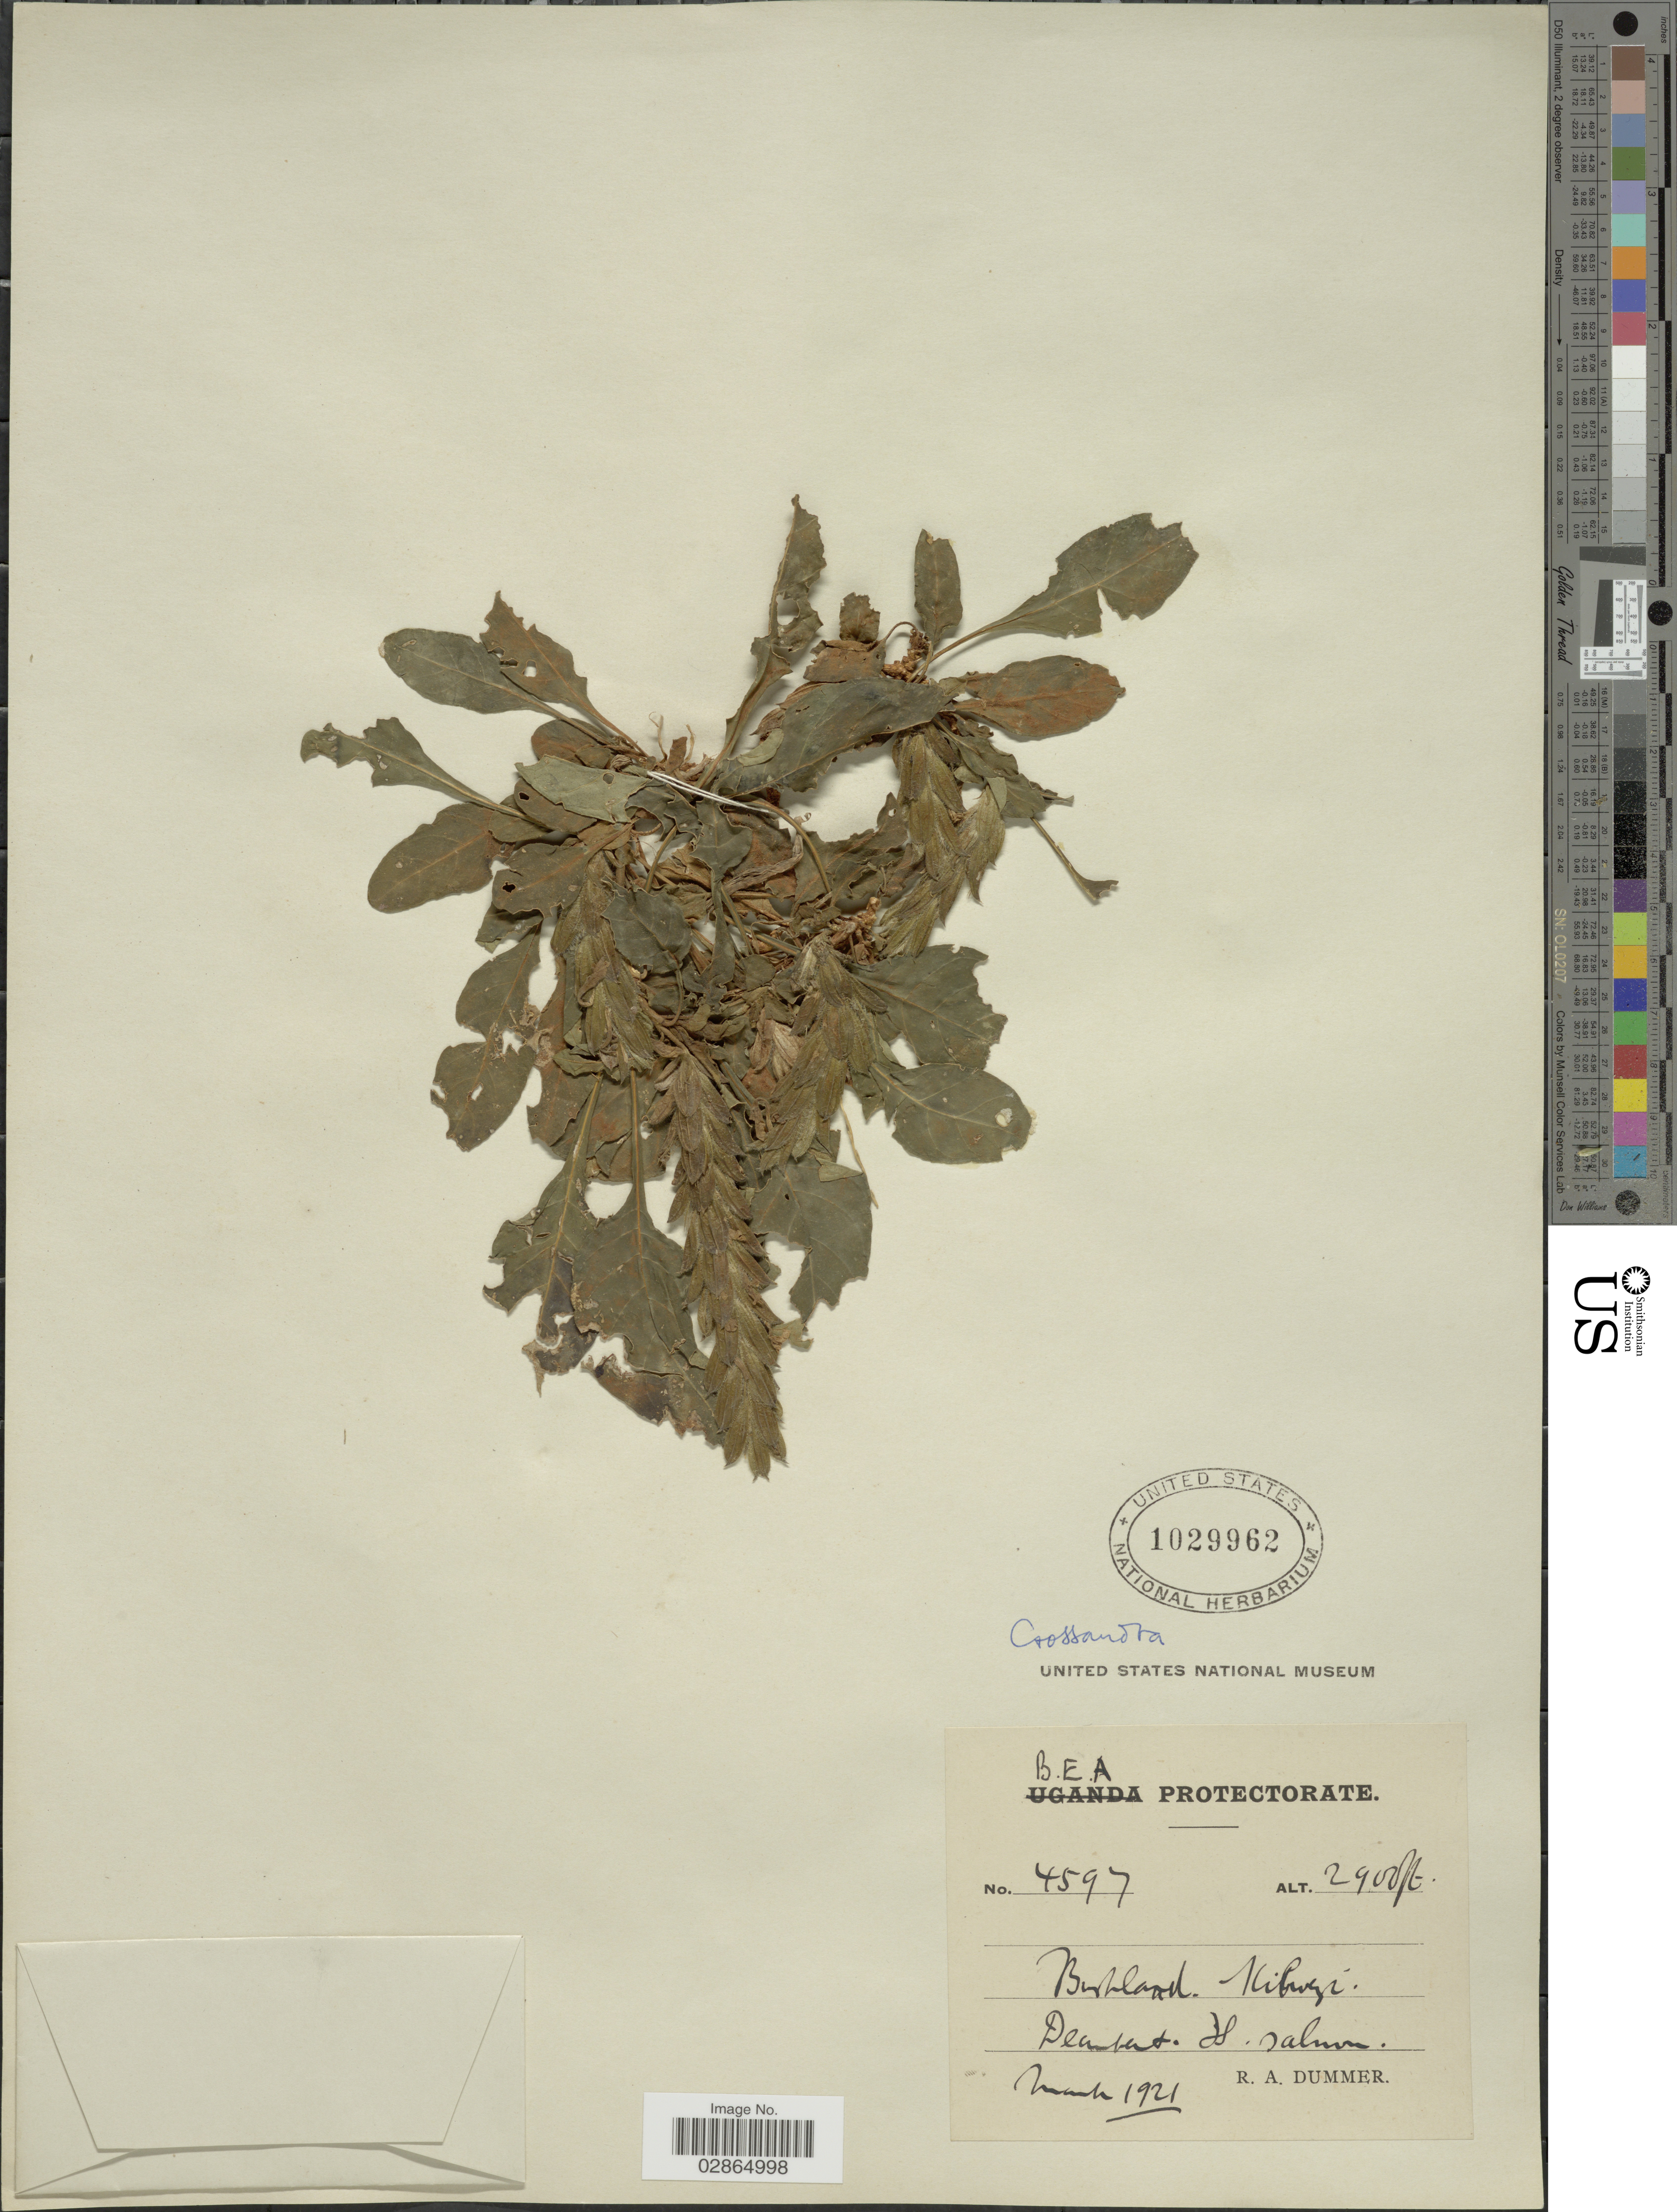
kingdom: Plantae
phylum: Tracheophyta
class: Magnoliopsida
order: Lamiales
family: Acanthaceae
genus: Crossandra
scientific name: Crossandra sp.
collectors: R. Dümmer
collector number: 4597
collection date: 1921-03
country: Kenya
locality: B.E.A. Protectorate. Kibwezi.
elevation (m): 884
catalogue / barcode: US 1029962